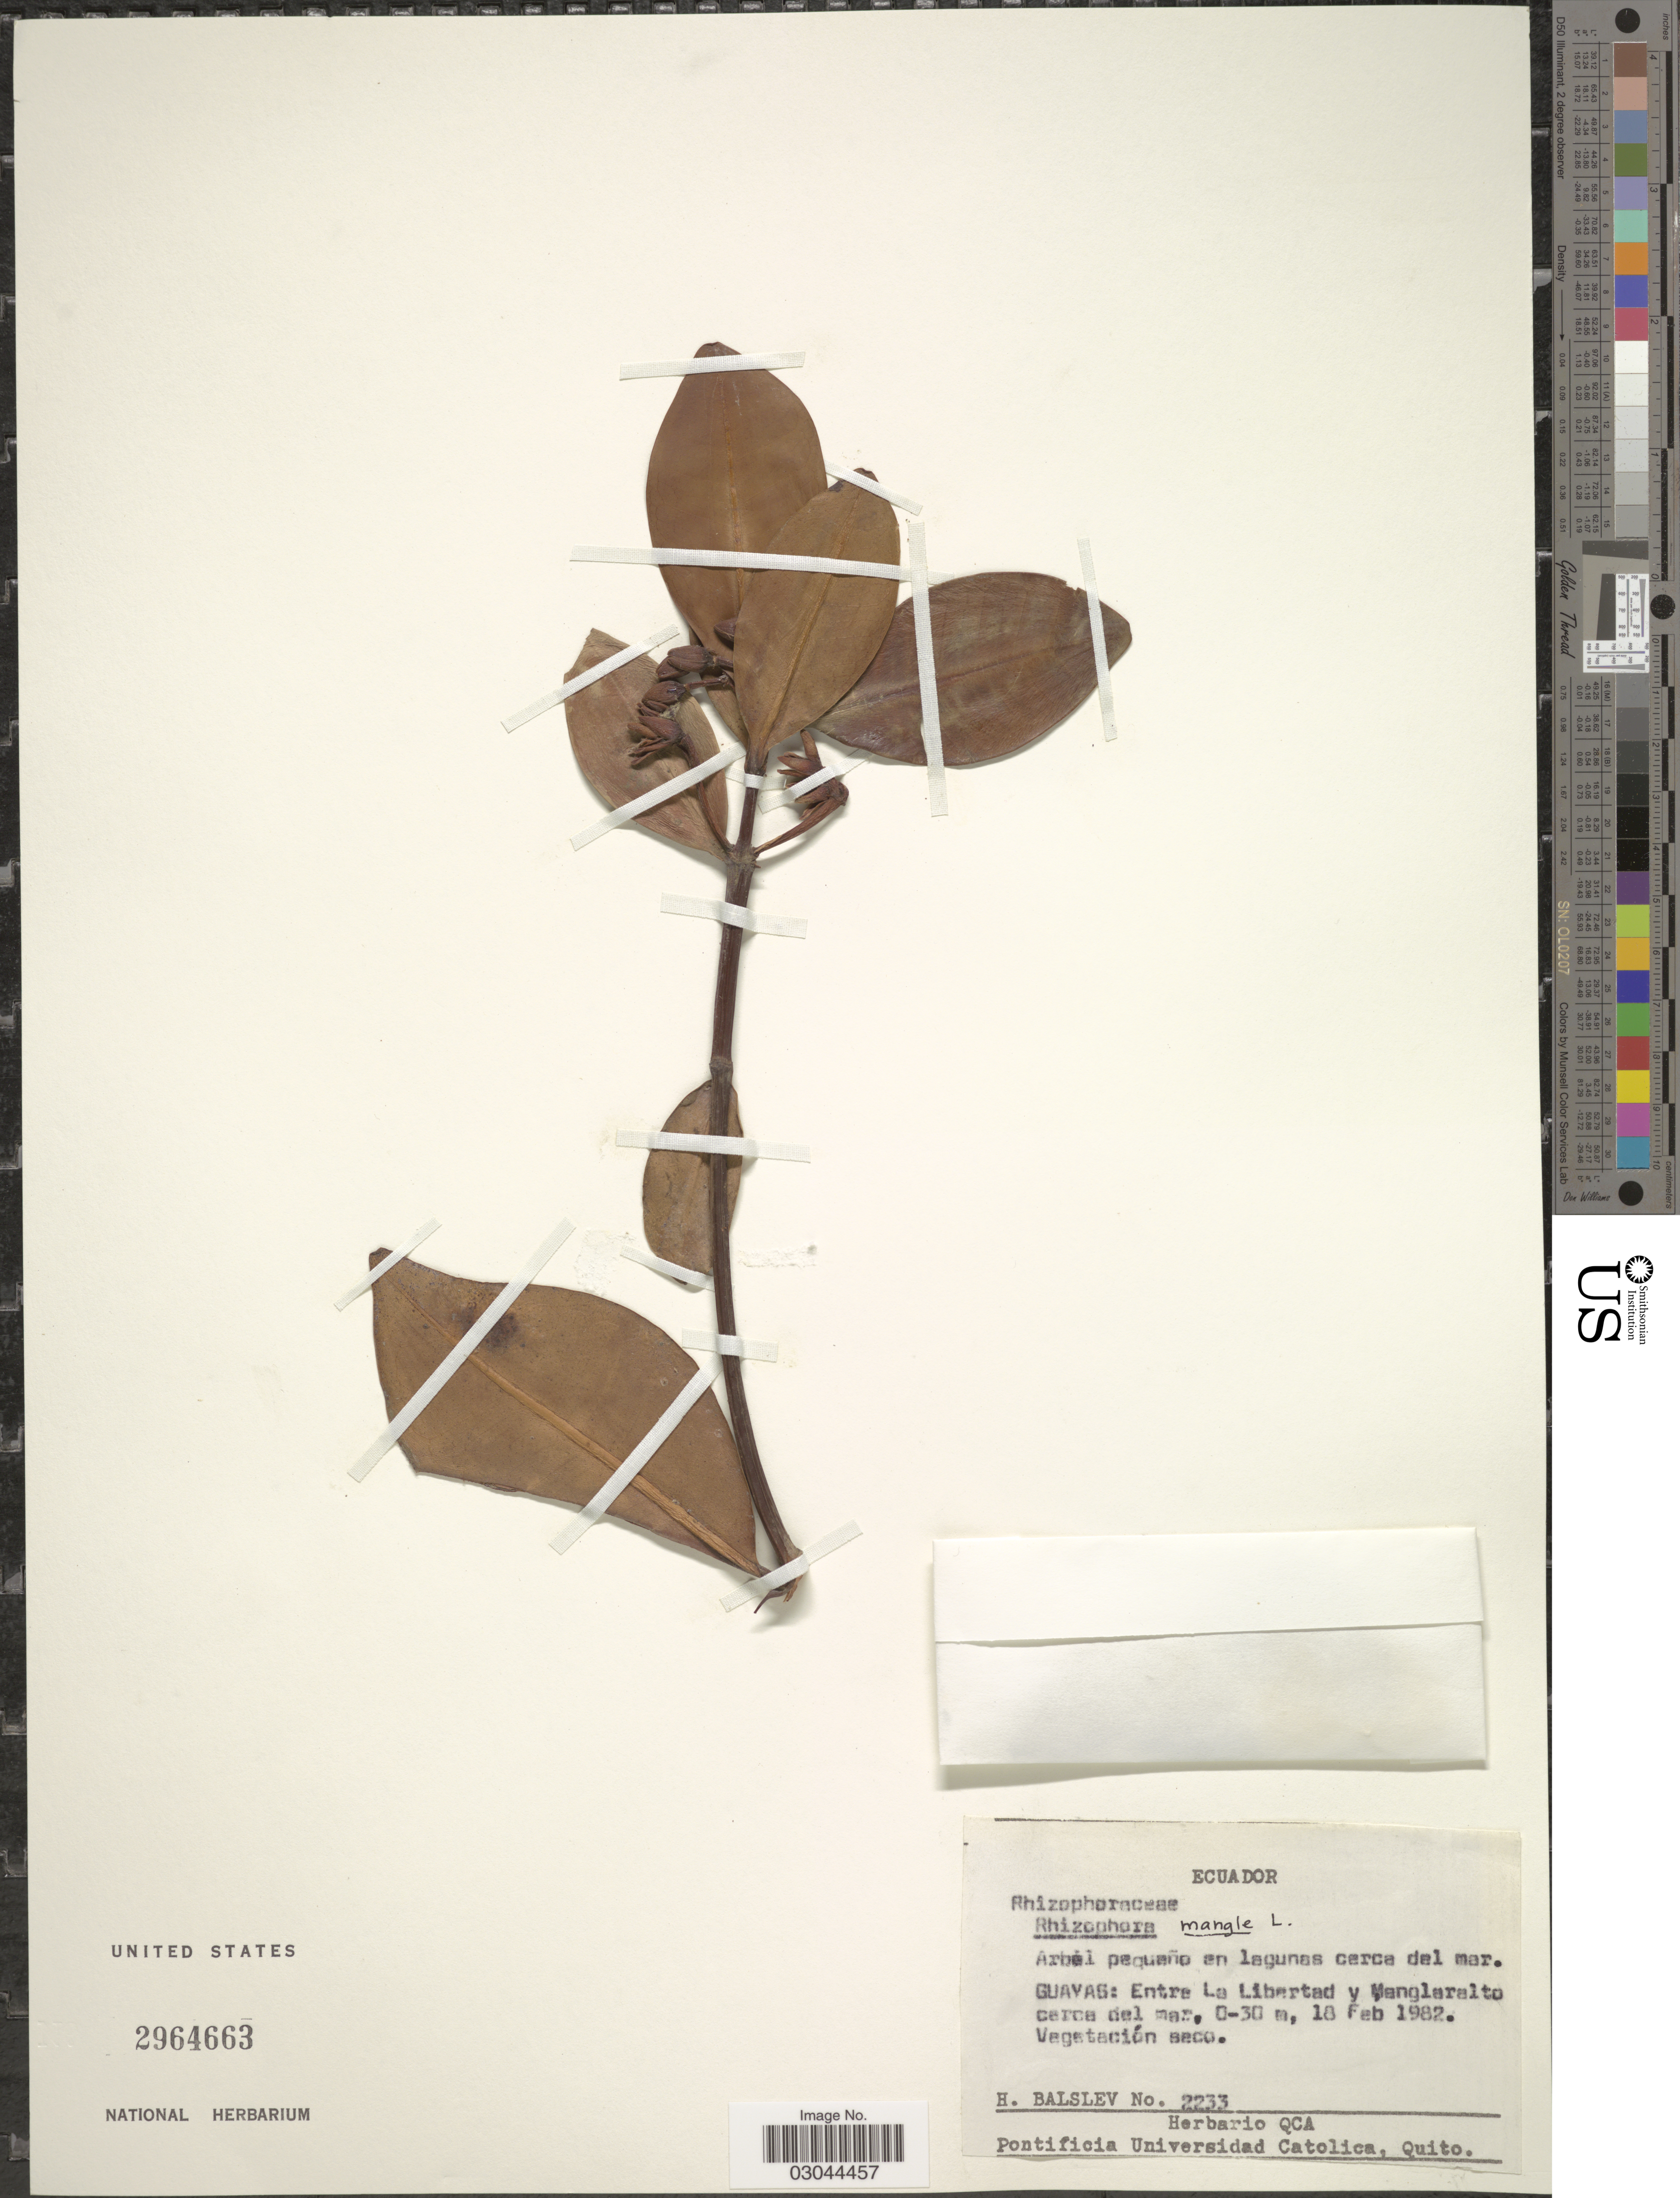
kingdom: Plantae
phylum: Tracheophyta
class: Magnoliopsida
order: Malpighiales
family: Rhizophoraceae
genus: Rhizophora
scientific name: Rhizophora mangle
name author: L.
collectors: H. Balslev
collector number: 2233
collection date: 1982-02-18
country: Ecuador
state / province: Guayas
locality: Entre La Libertad y Manglaraito cerca del mar.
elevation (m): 0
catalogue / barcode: US 2964663